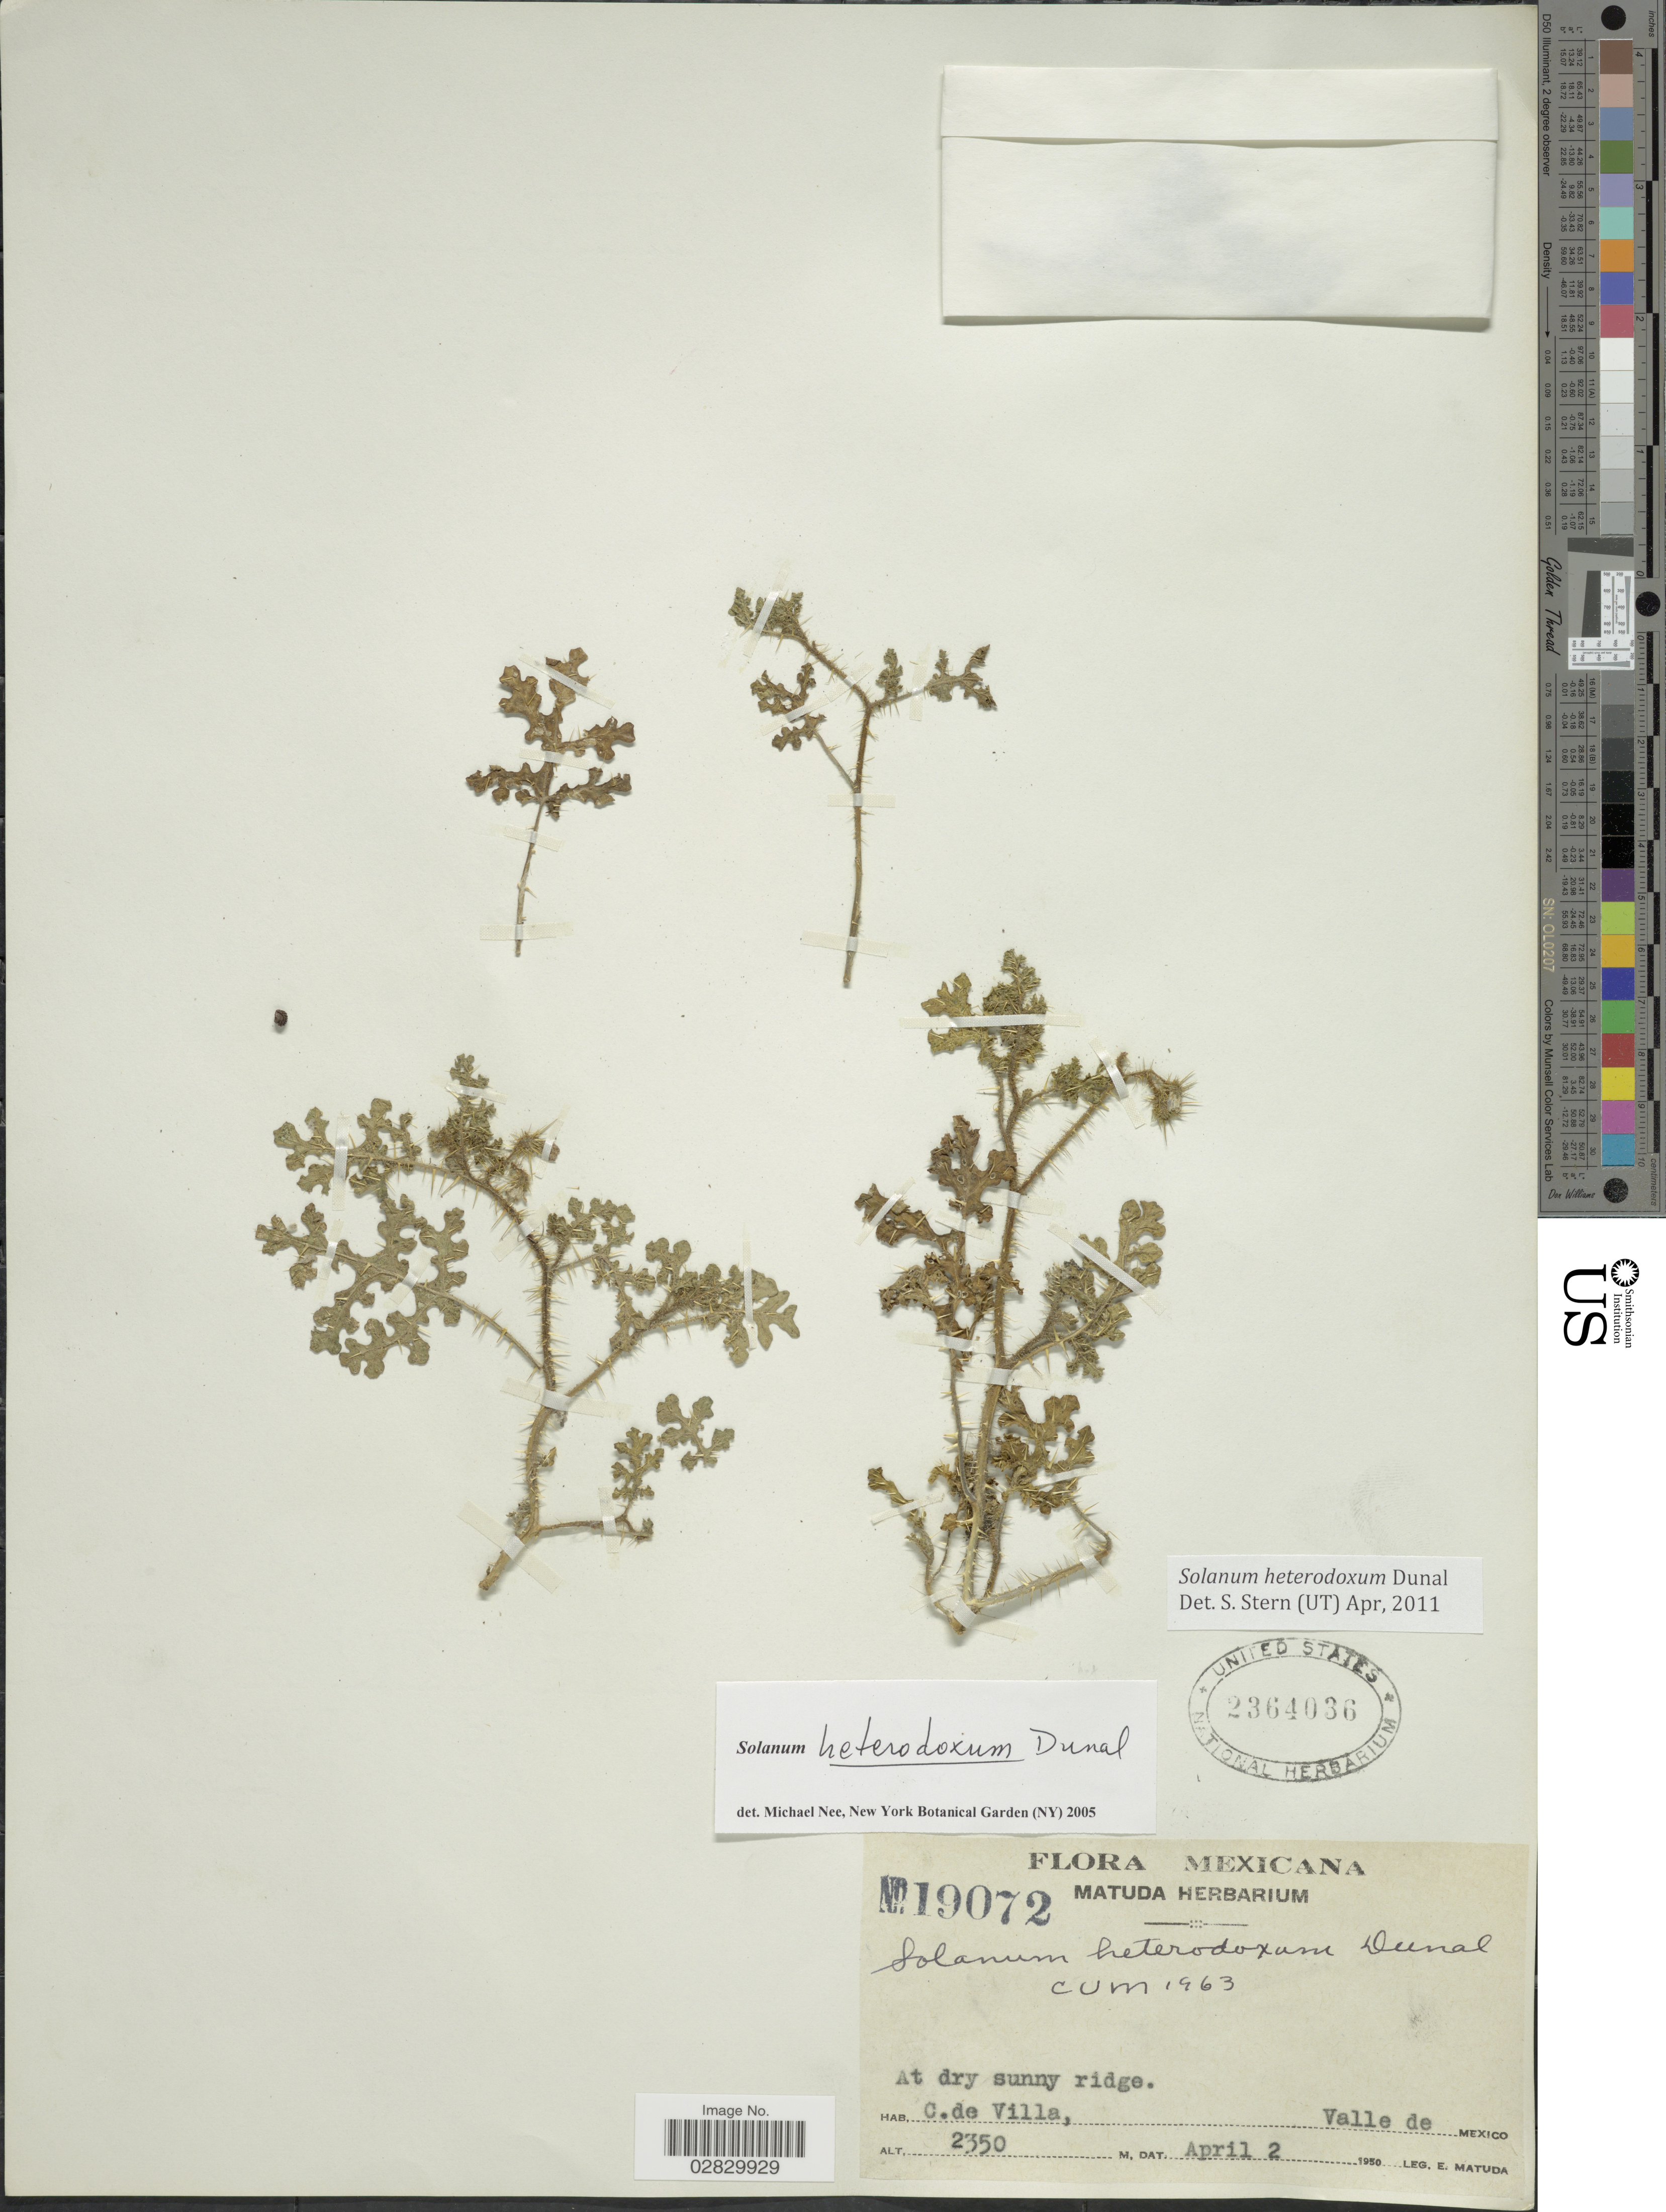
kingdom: Plantae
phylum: Tracheophyta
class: Magnoliopsida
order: Solanales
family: Solanaceae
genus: Solanum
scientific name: Solanum heterodoxum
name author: Dunal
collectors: E. Matuda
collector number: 19072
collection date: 1950-04-02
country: Mexico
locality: C. de Villa, Valle de Mexico.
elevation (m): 2350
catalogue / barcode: US 2364036